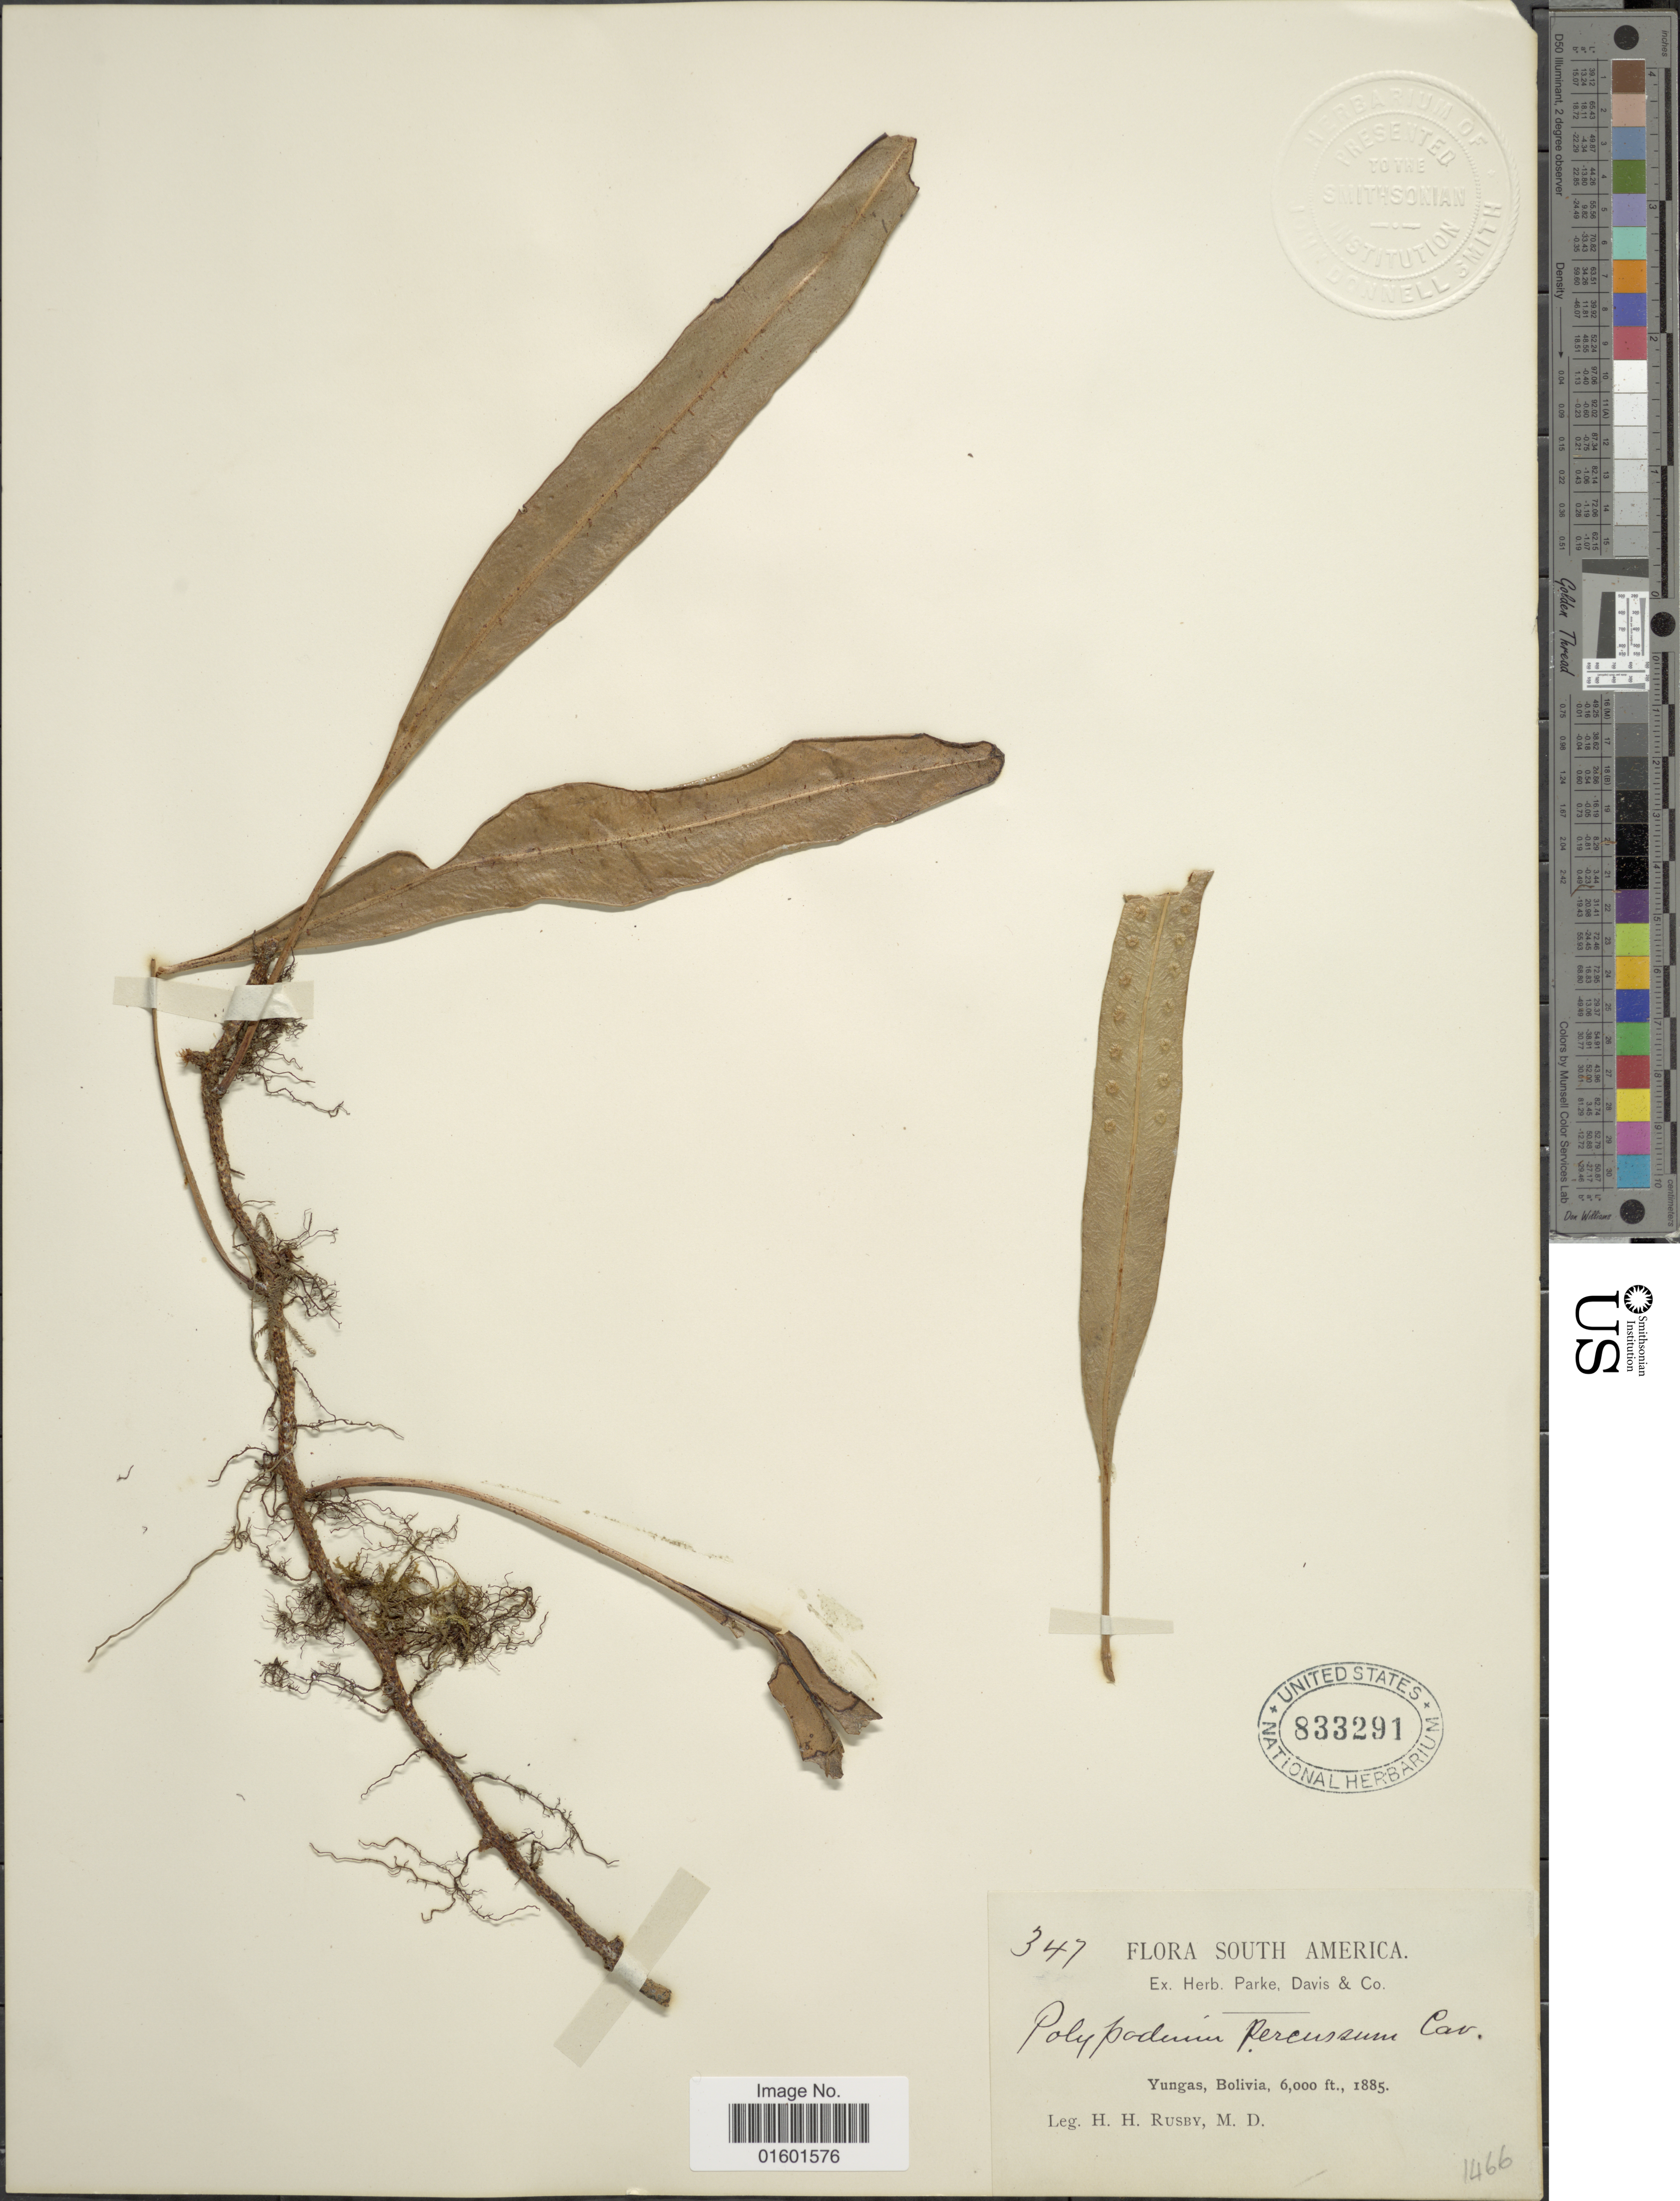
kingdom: Plantae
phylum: Tracheophyta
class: Polypodiopsida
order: Polypodiales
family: Polypodiaceae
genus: Microgramma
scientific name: Microgramma percussa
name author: (Cav.) de la Sota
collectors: H. H. Rusby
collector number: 347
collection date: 1885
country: Bolivia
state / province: La Paz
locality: Yungas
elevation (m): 1829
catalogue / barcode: US 833291